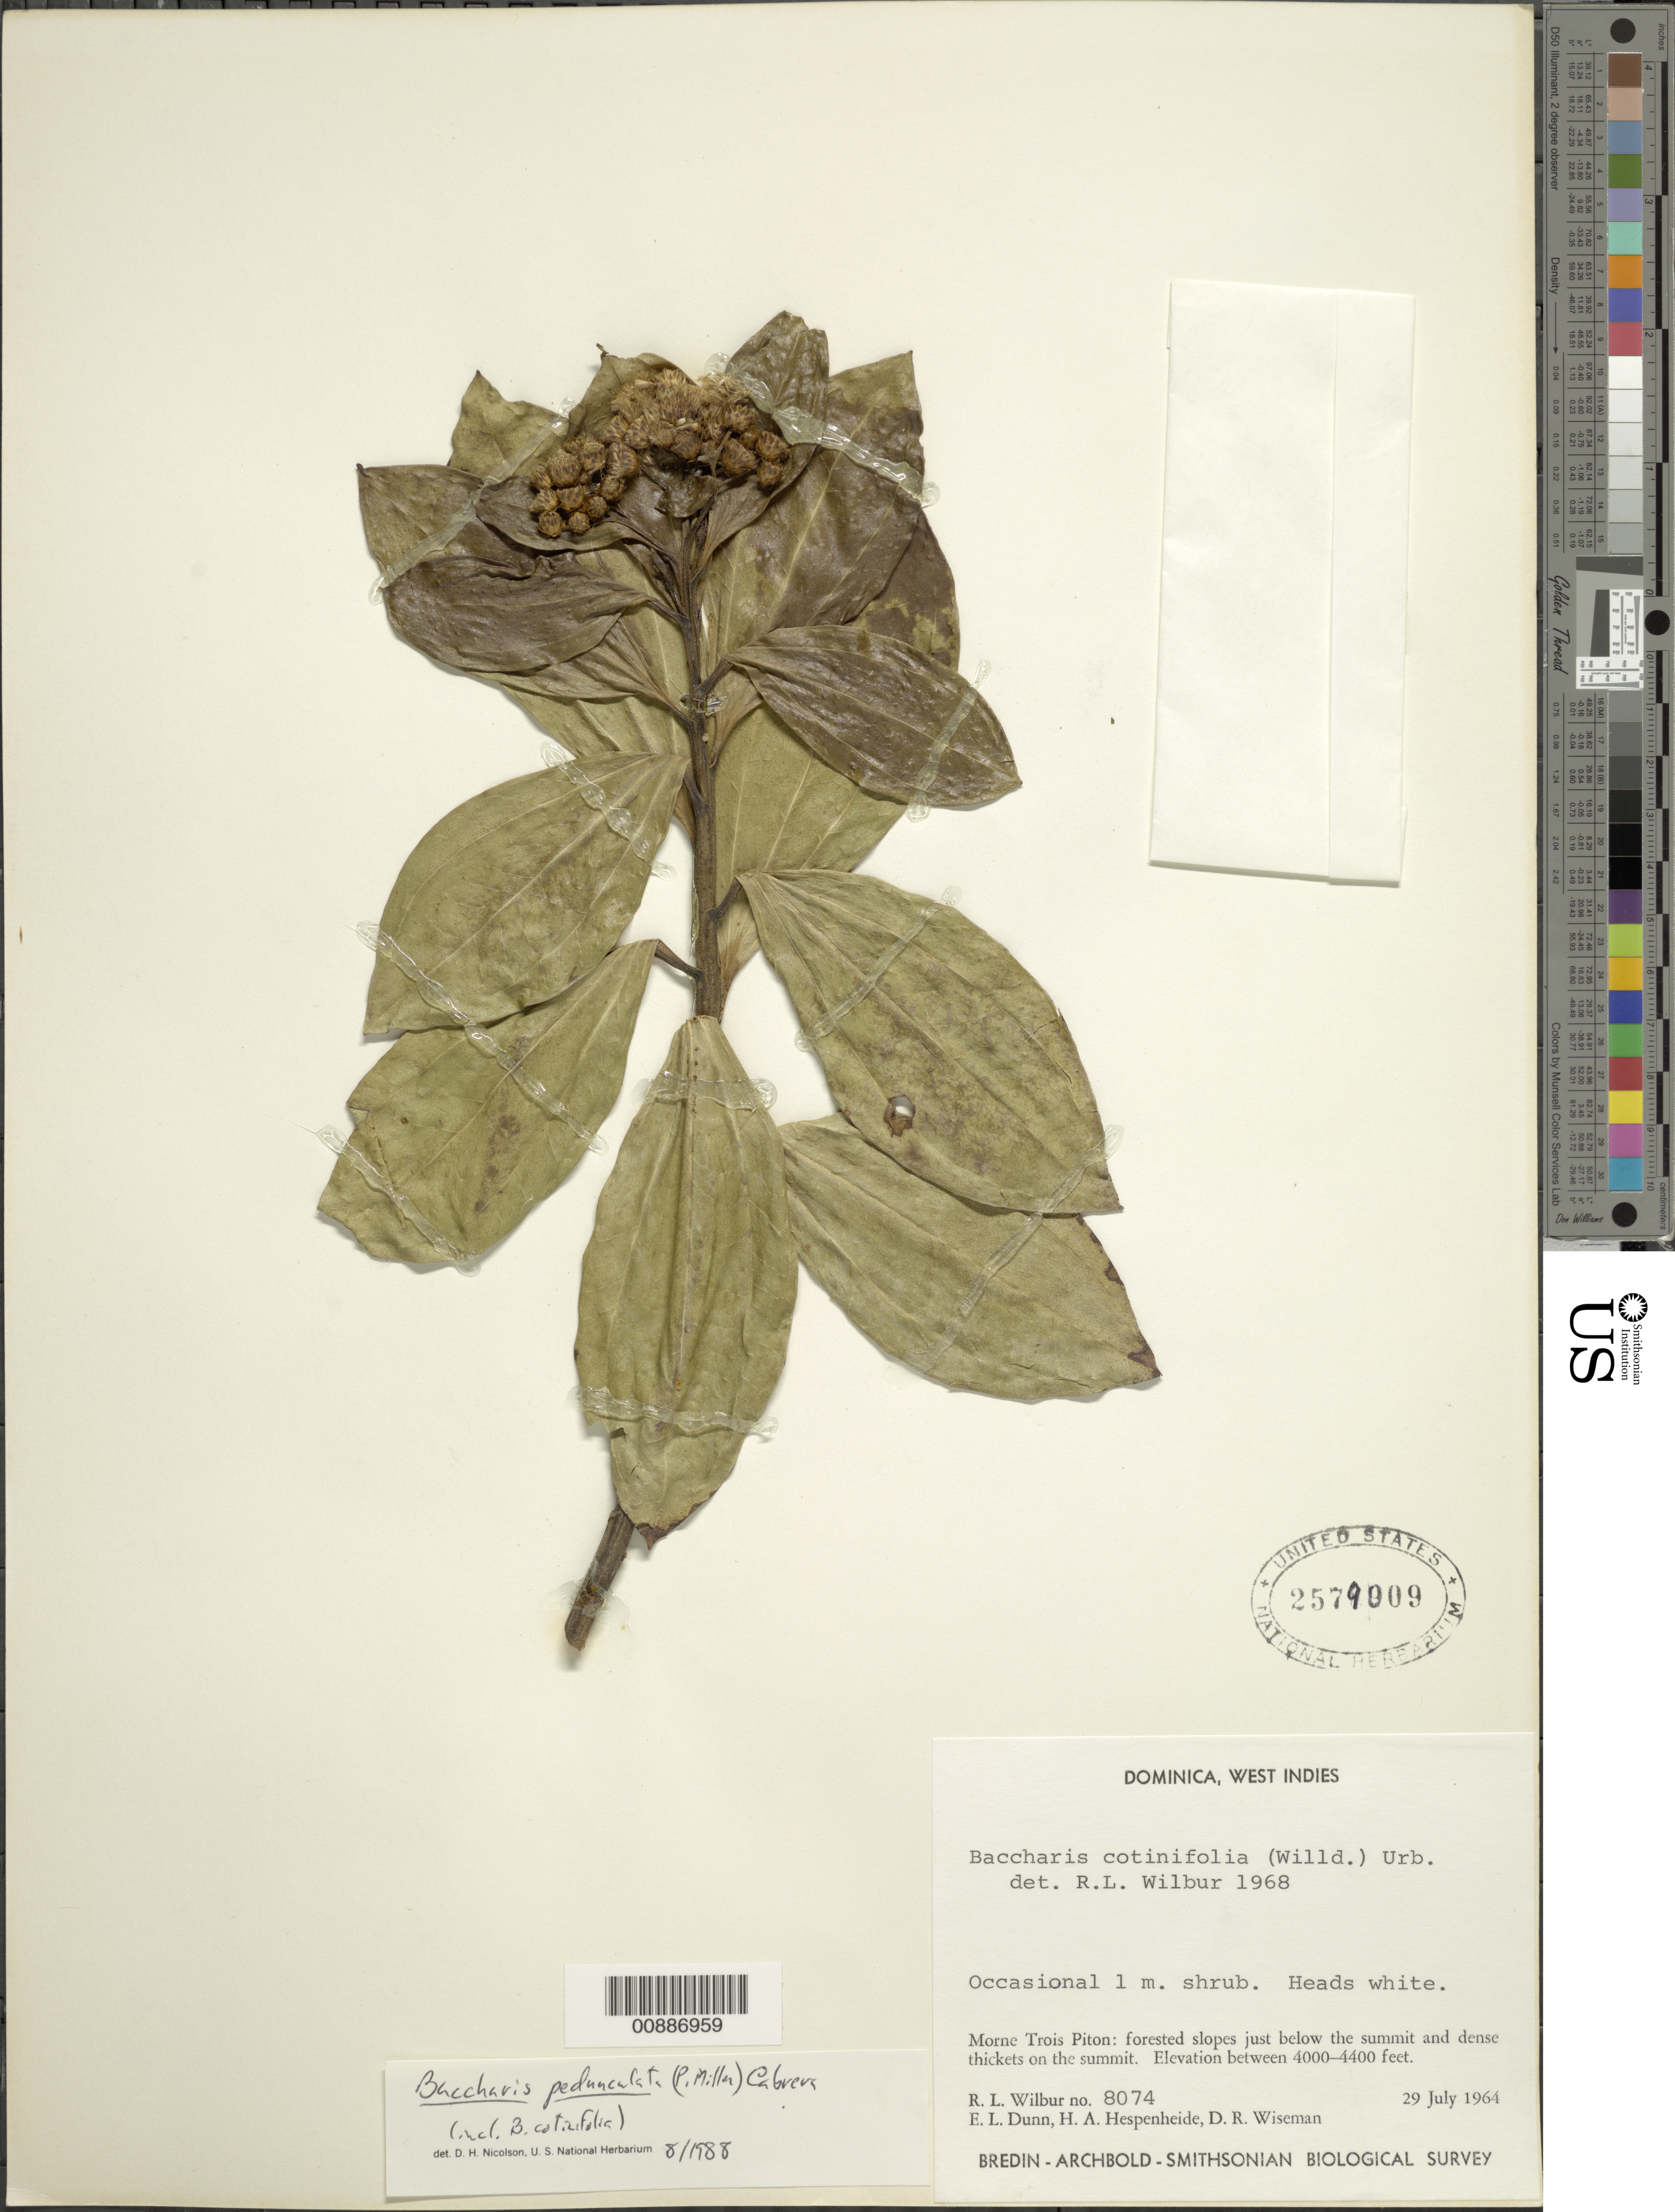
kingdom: Plantae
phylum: Tracheophyta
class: Magnoliopsida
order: Asterales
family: Asteraceae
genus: Baccharis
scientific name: Baccharis pedunculata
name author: (Mill.) Cabrera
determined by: Nicolson, Dan H.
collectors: R. L. Wilbur, E. Dunn, H. A. Hespenheide & D. R. Wiseman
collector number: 8074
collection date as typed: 29 Jul 1964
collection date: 1964-07-29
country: Dominica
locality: Morne Trois Piton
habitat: Forested slopes just below the summit and dense thickets on the summit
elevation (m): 1219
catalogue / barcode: US 2579009